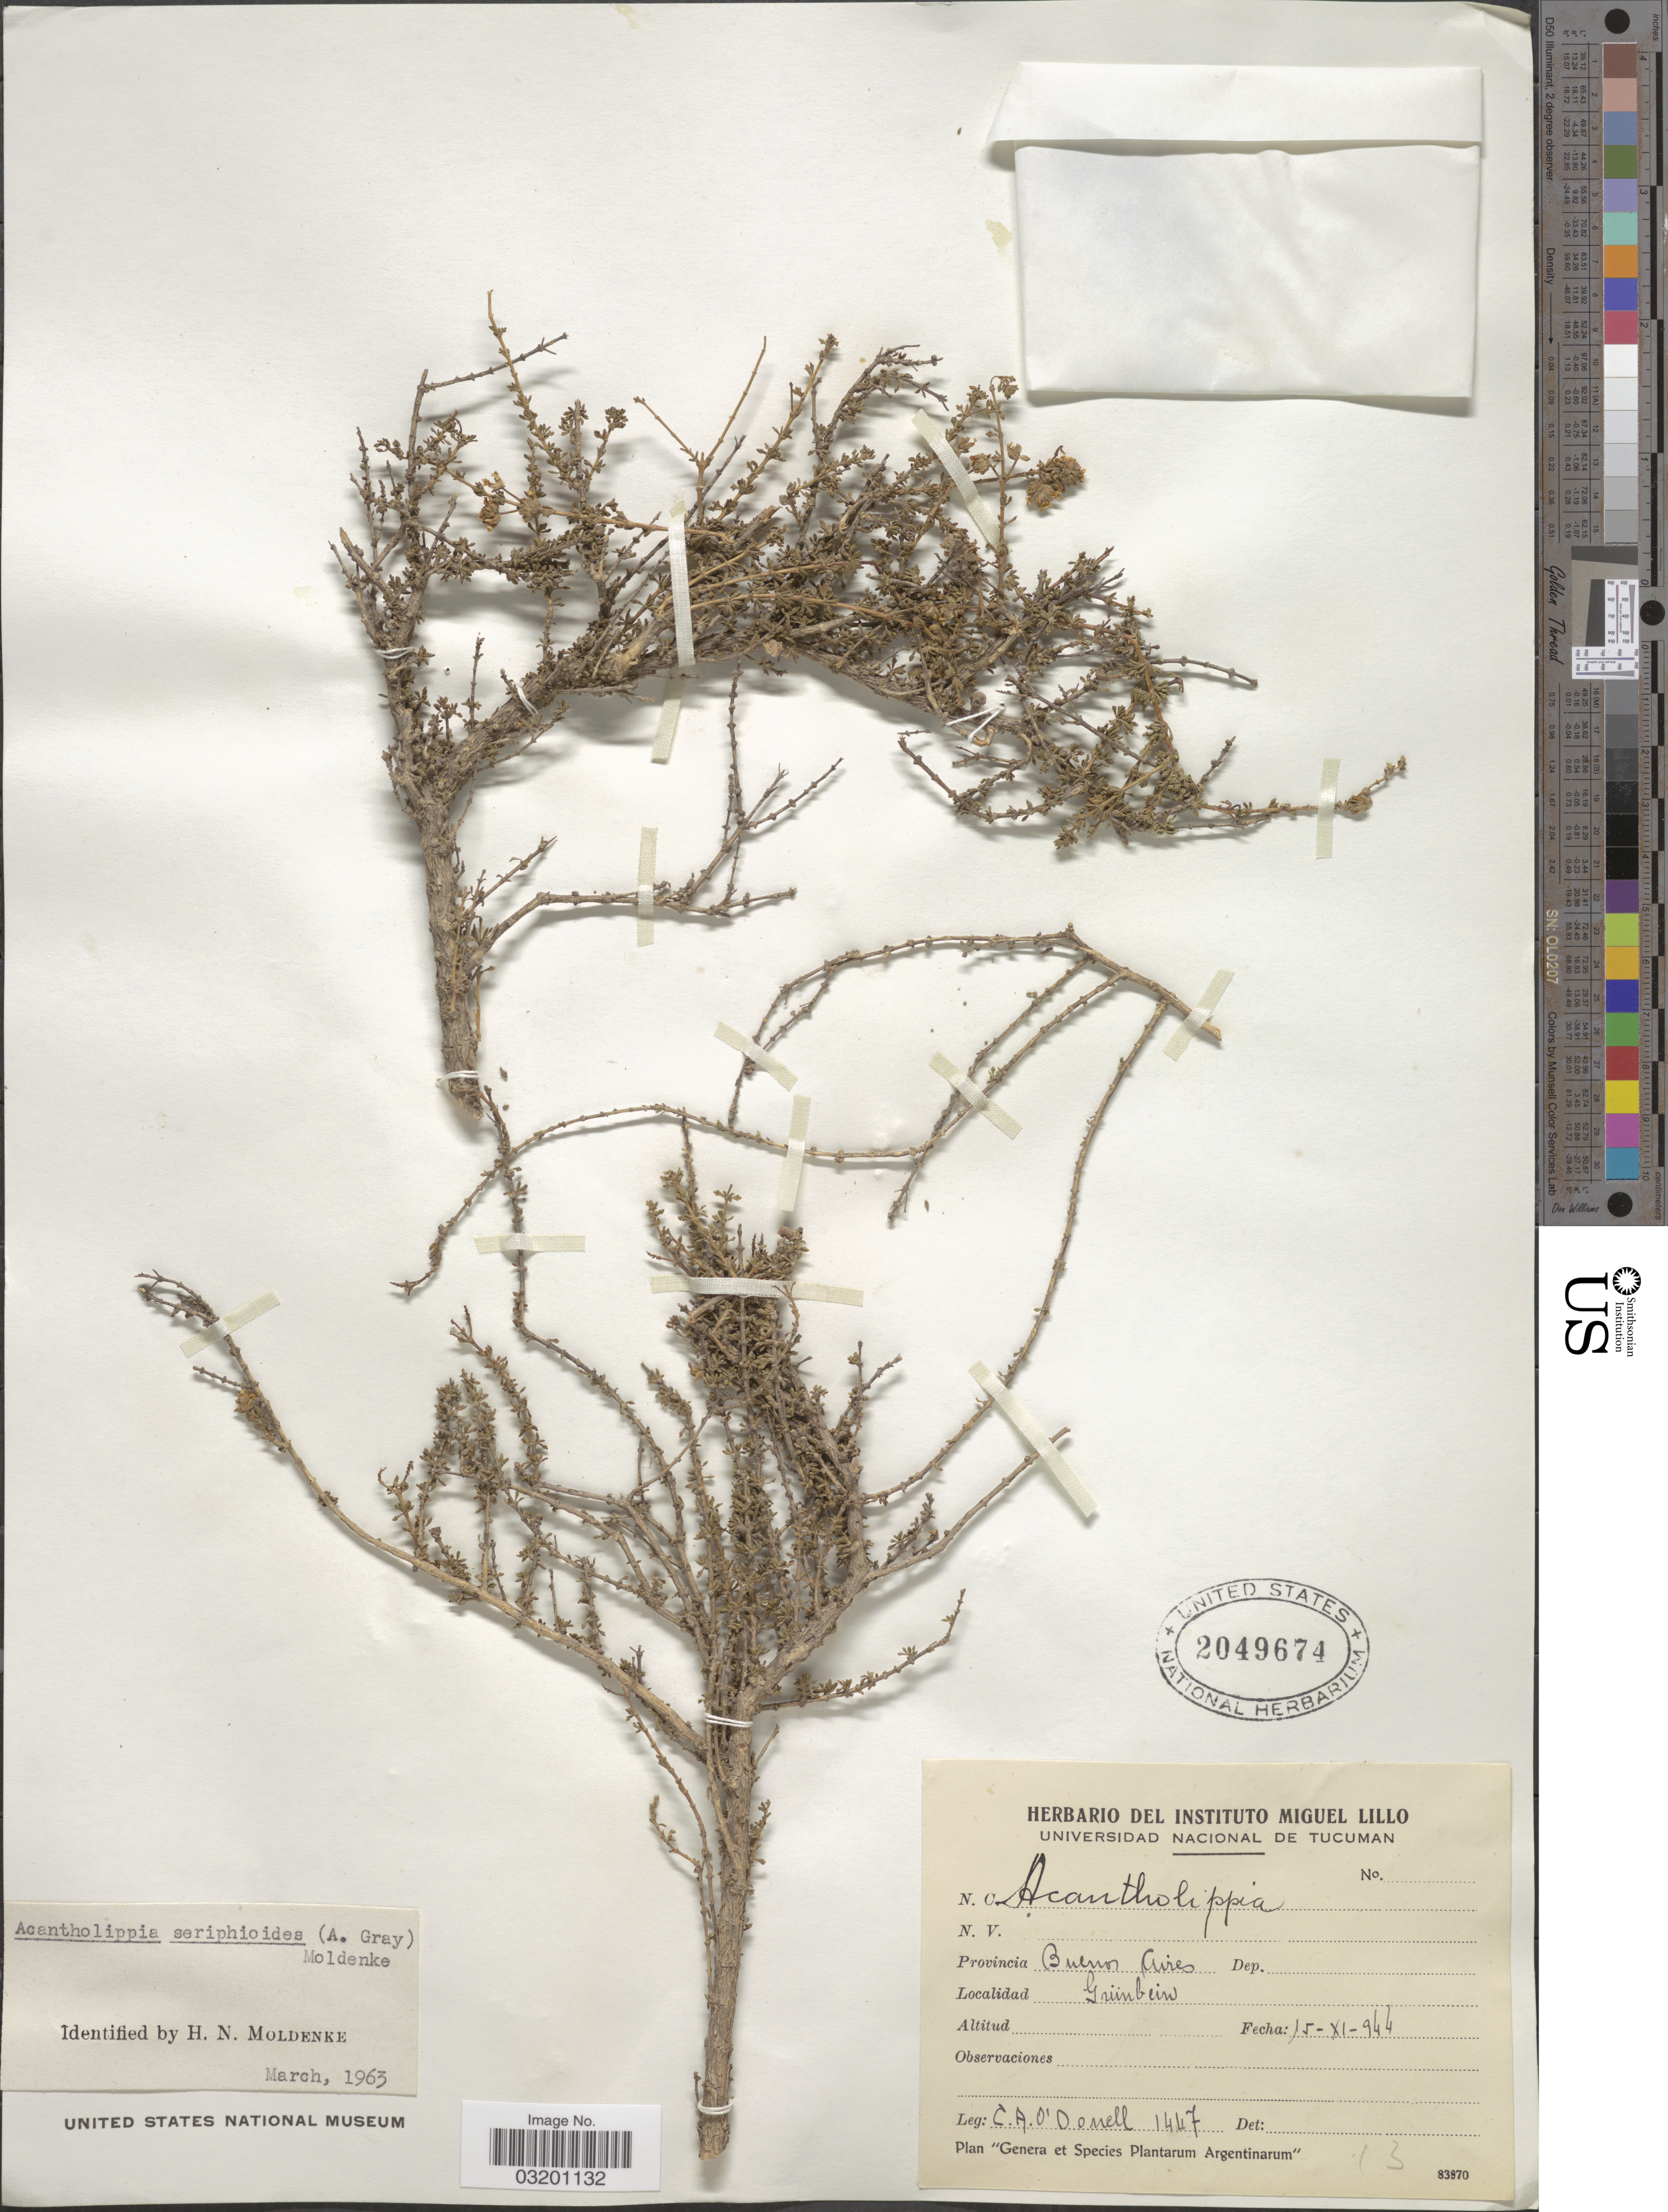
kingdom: Plantae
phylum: Tracheophyta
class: Magnoliopsida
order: Lamiales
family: Verbenaceae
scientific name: Acantholippa seriphioides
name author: (A. Gray) Moldenke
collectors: C. A. O'Donell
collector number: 1447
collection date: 1944-11-15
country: Argentina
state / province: Buenos Aires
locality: Grünbein.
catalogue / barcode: US 2049674